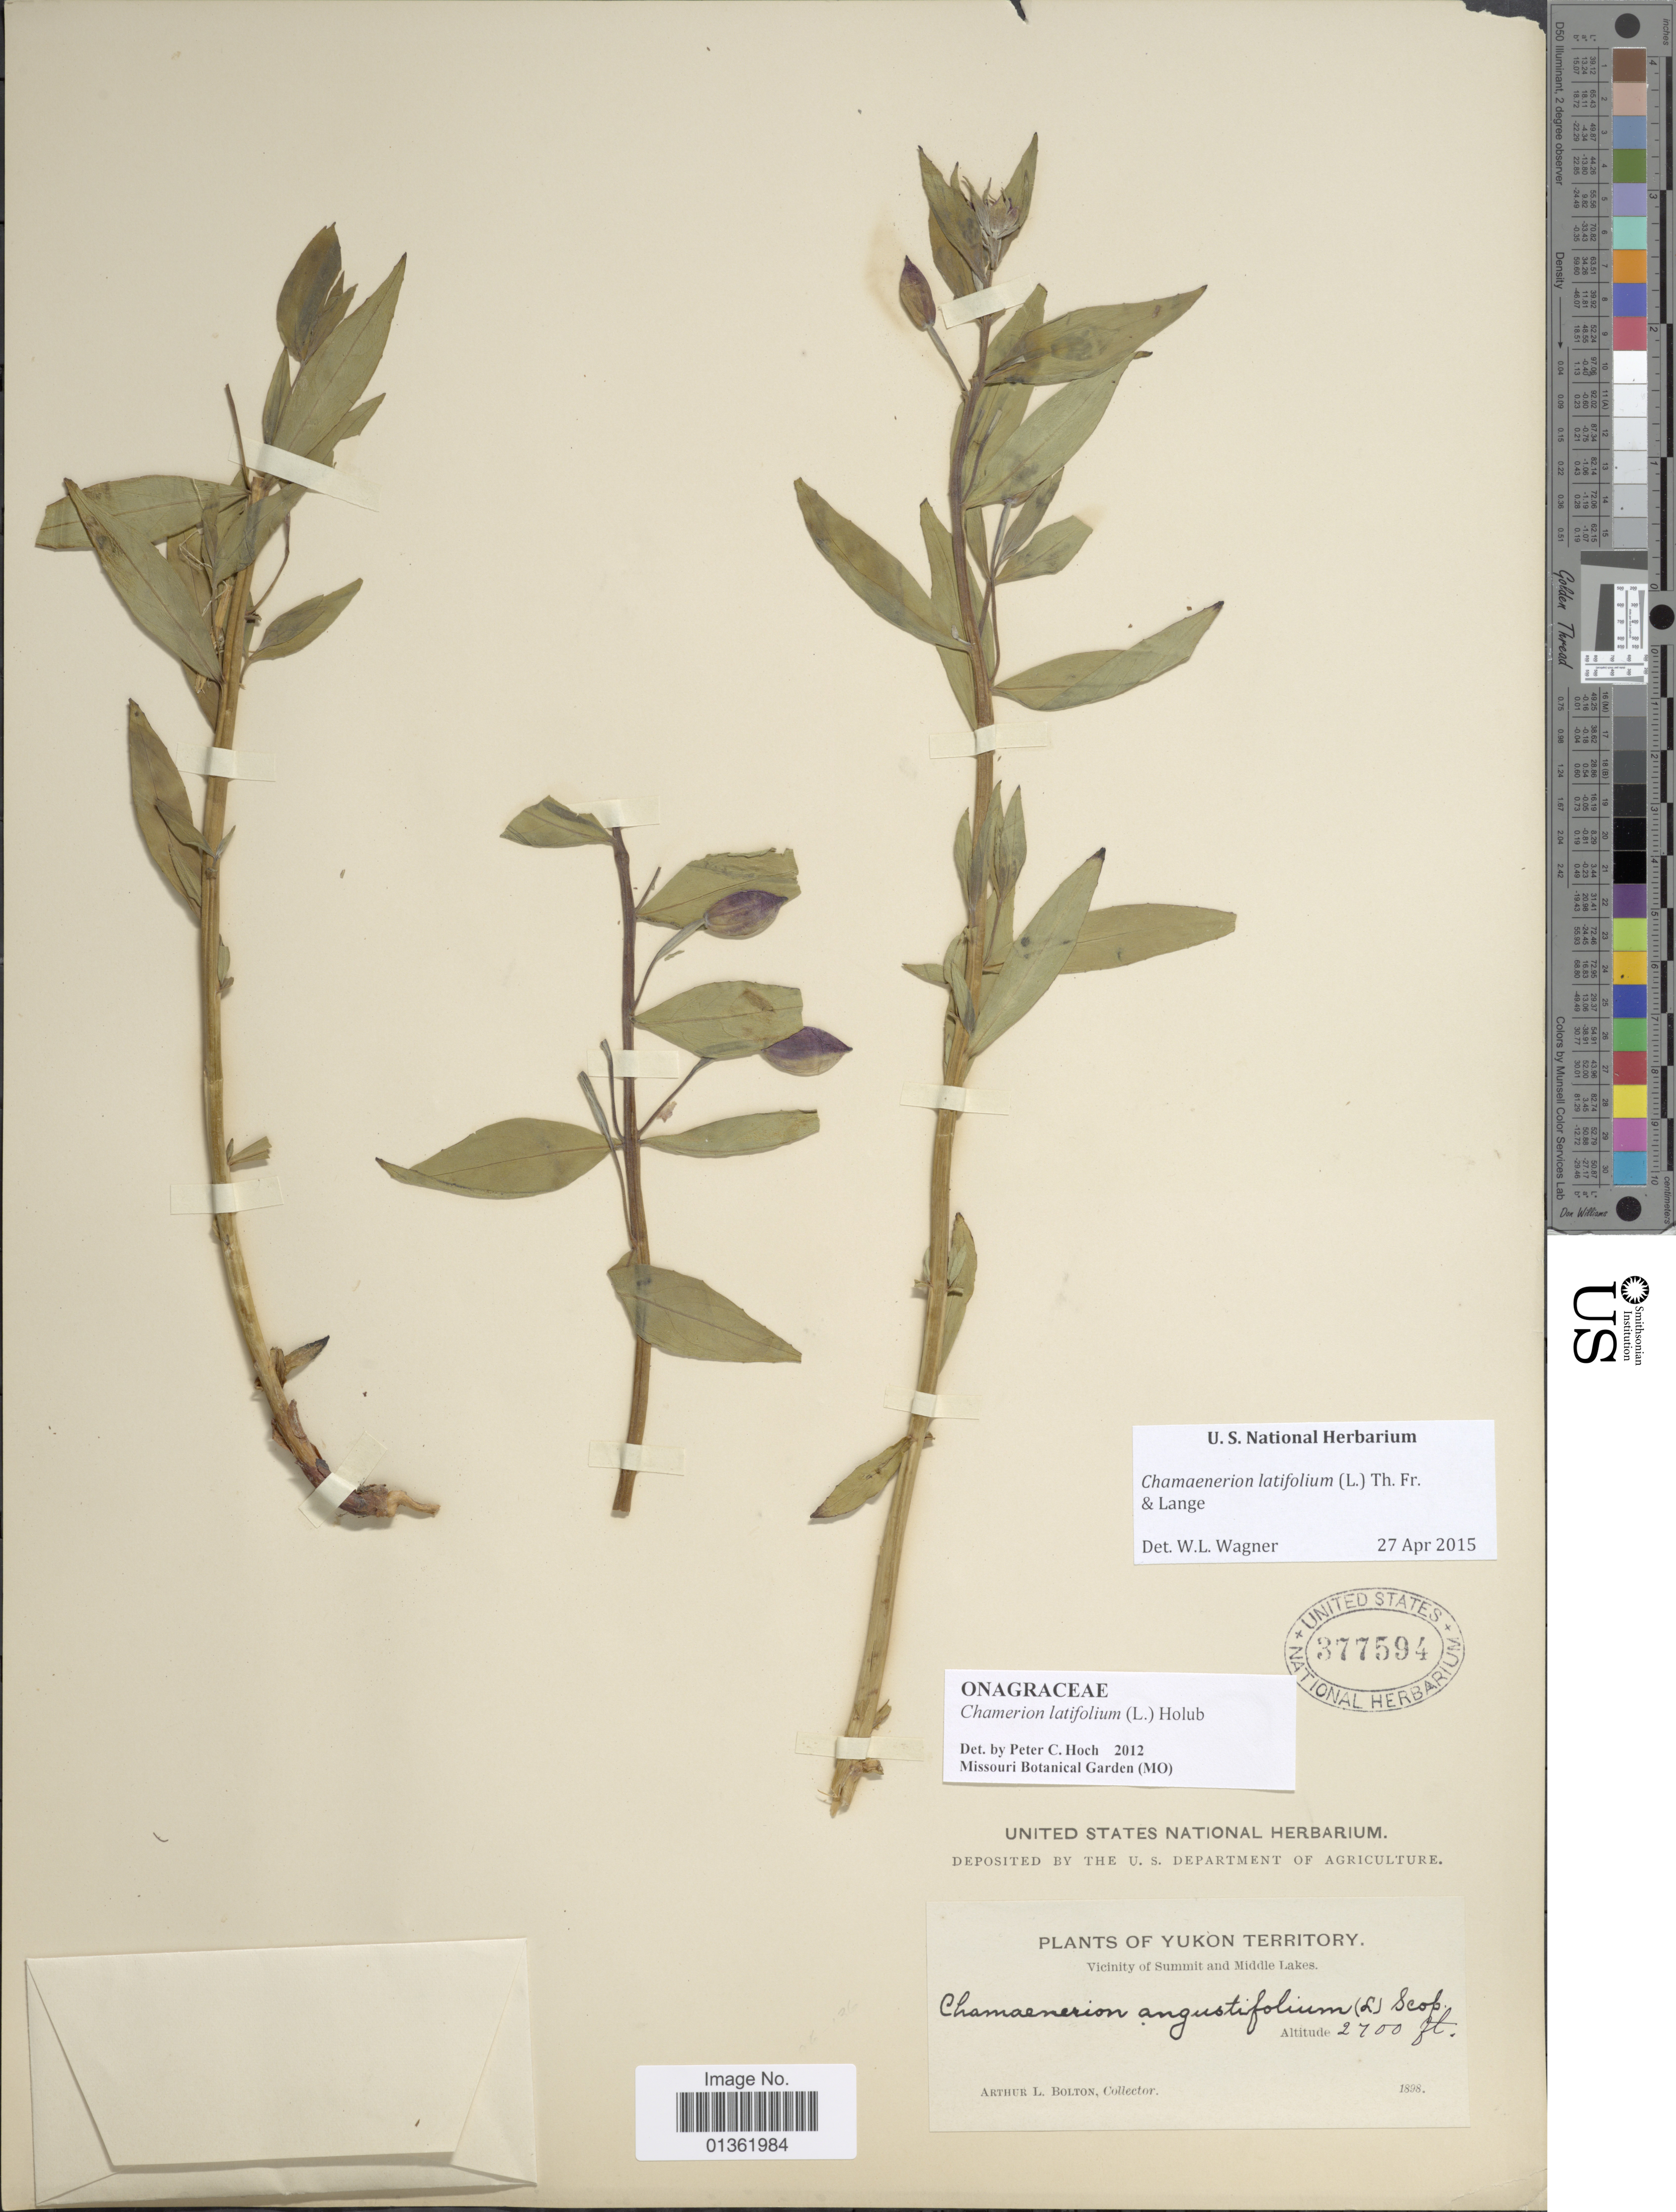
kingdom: Plantae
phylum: Tracheophyta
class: Magnoliopsida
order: Myrtales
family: Onagraceae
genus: Chamaenerion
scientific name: Chamaenerion latifolium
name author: (L.) Th. Fr. & Lange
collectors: A. Bolton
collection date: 1898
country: Canada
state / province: Yukon Territory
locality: Vicinity of Summit and Middle Lakes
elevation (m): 823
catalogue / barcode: US 377594